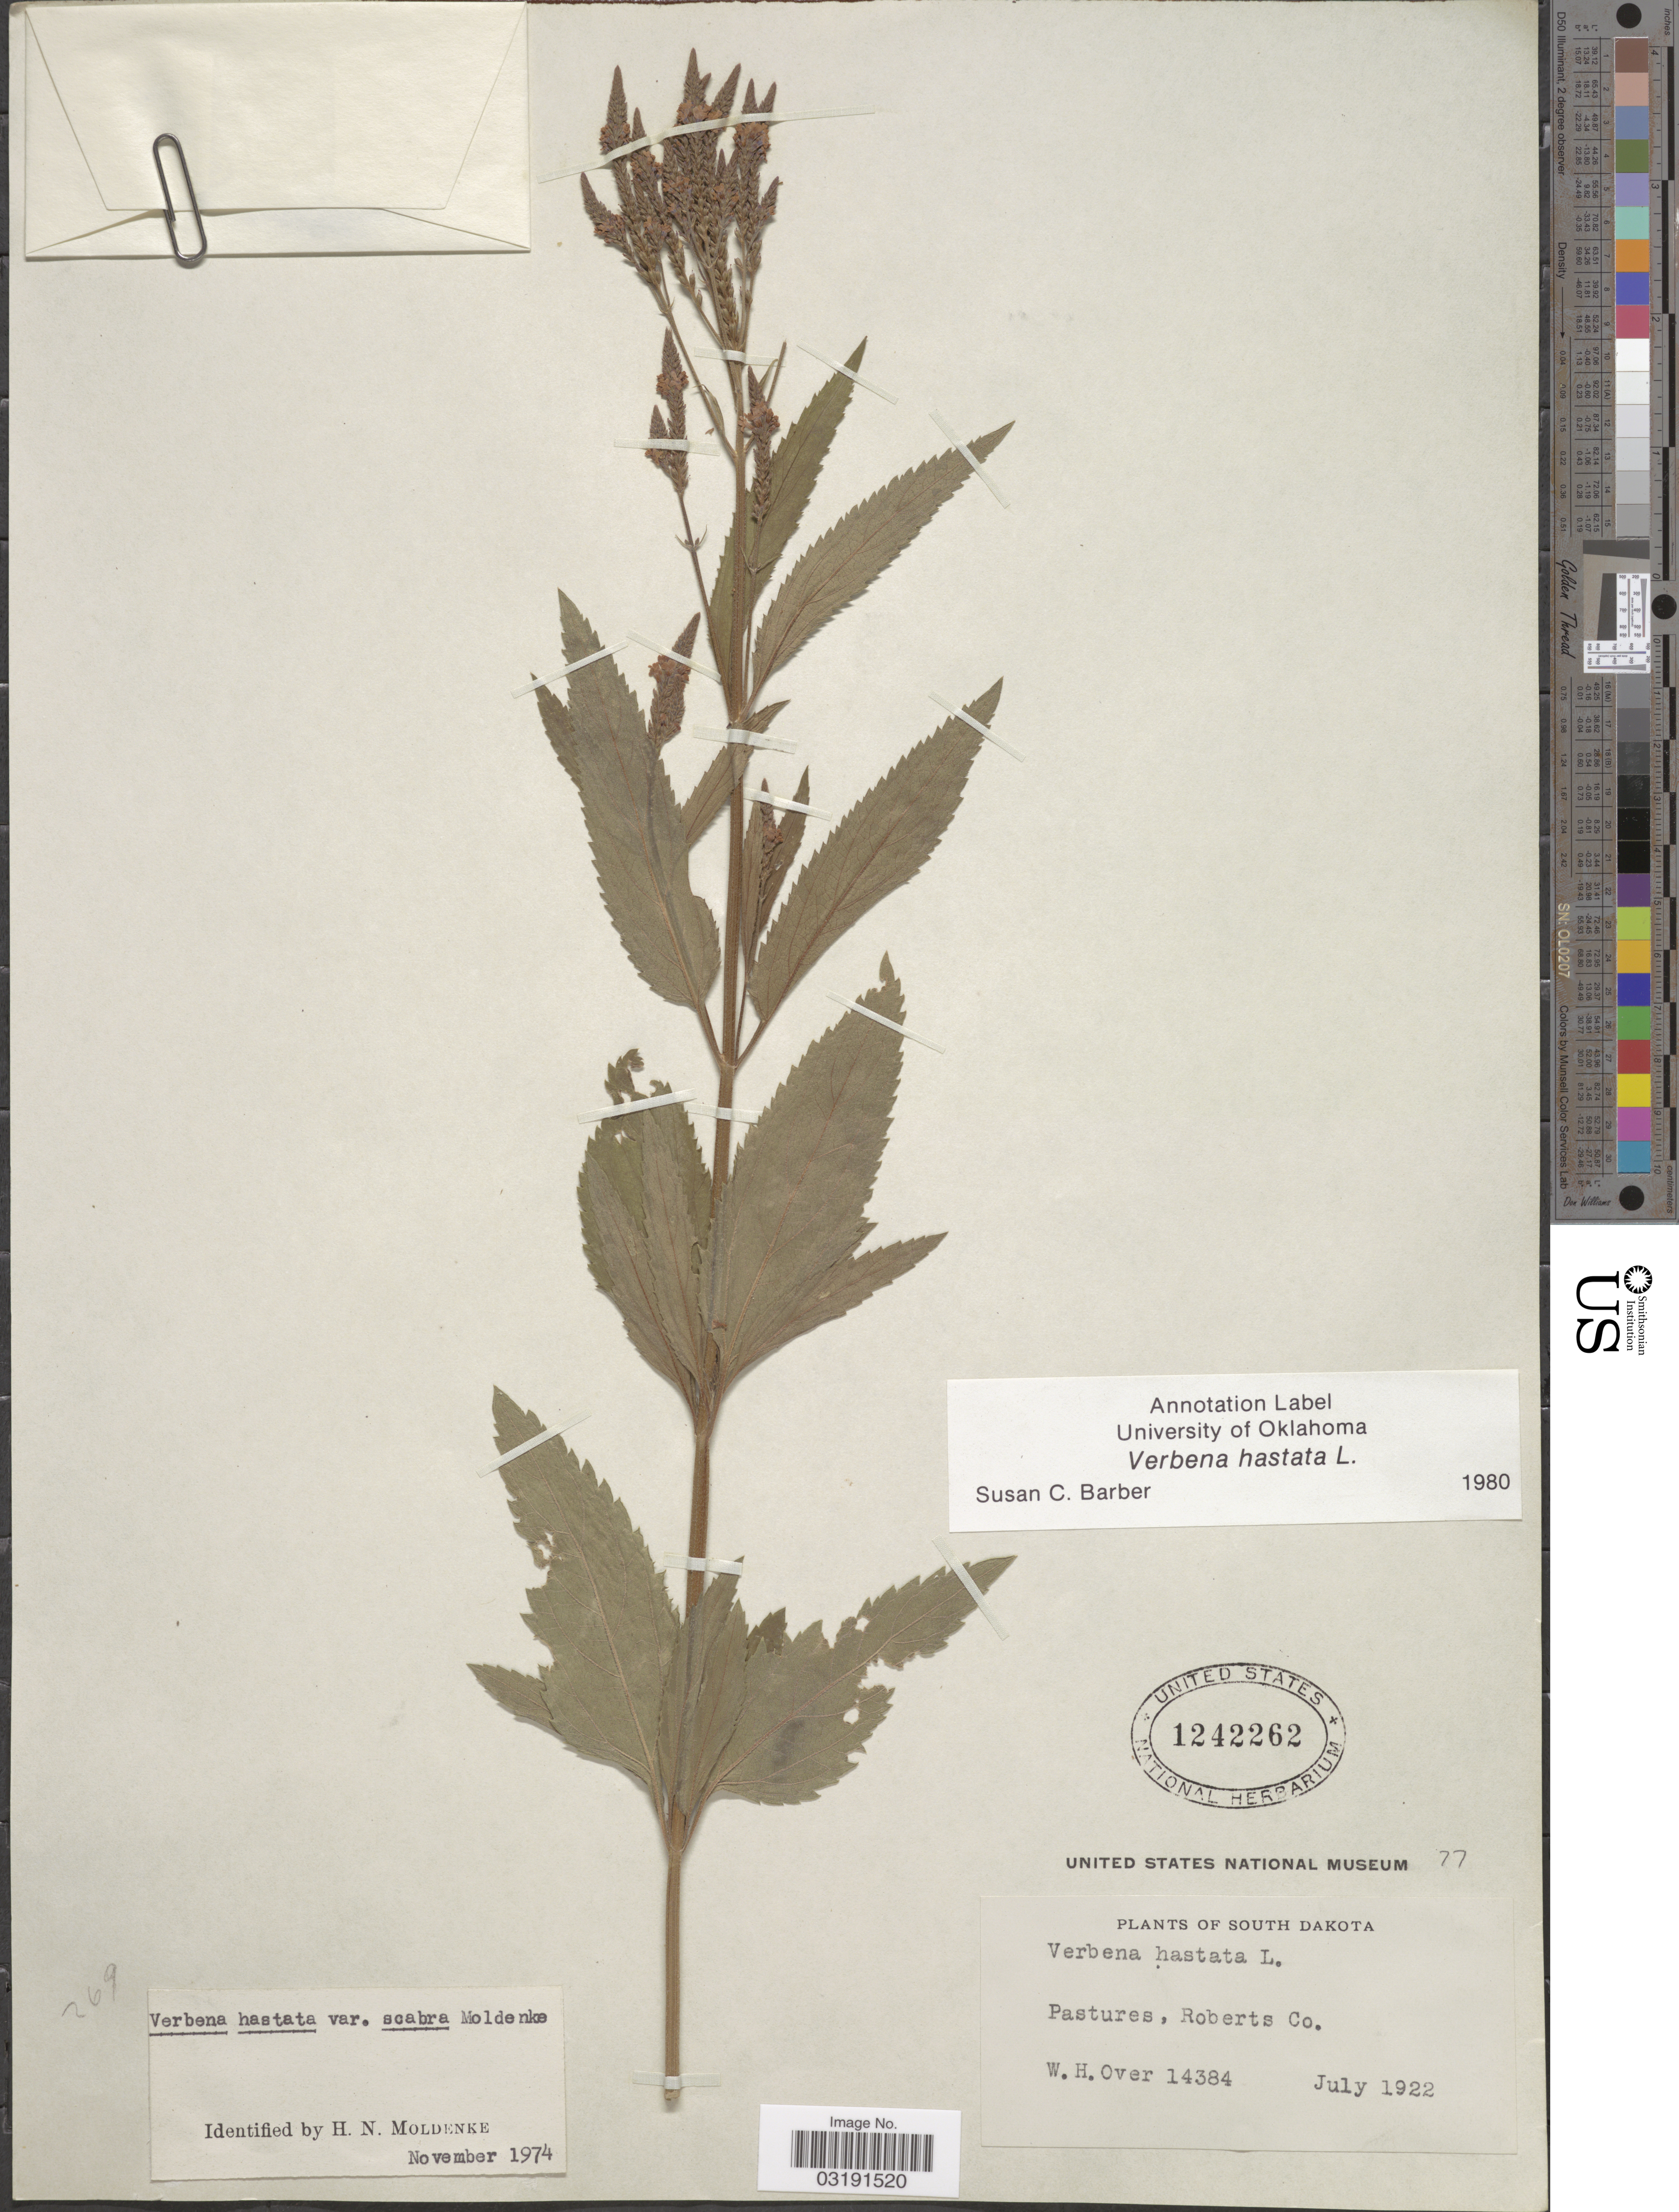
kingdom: Plantae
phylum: Tracheophyta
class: Magnoliopsida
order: Lamiales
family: Verbenaceae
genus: Verbena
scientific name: Verbena hastata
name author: L.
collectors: W. Over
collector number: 14384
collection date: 1922-07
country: United States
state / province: South Dakota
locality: Pastures, Roberts Co.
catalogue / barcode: US 1242262